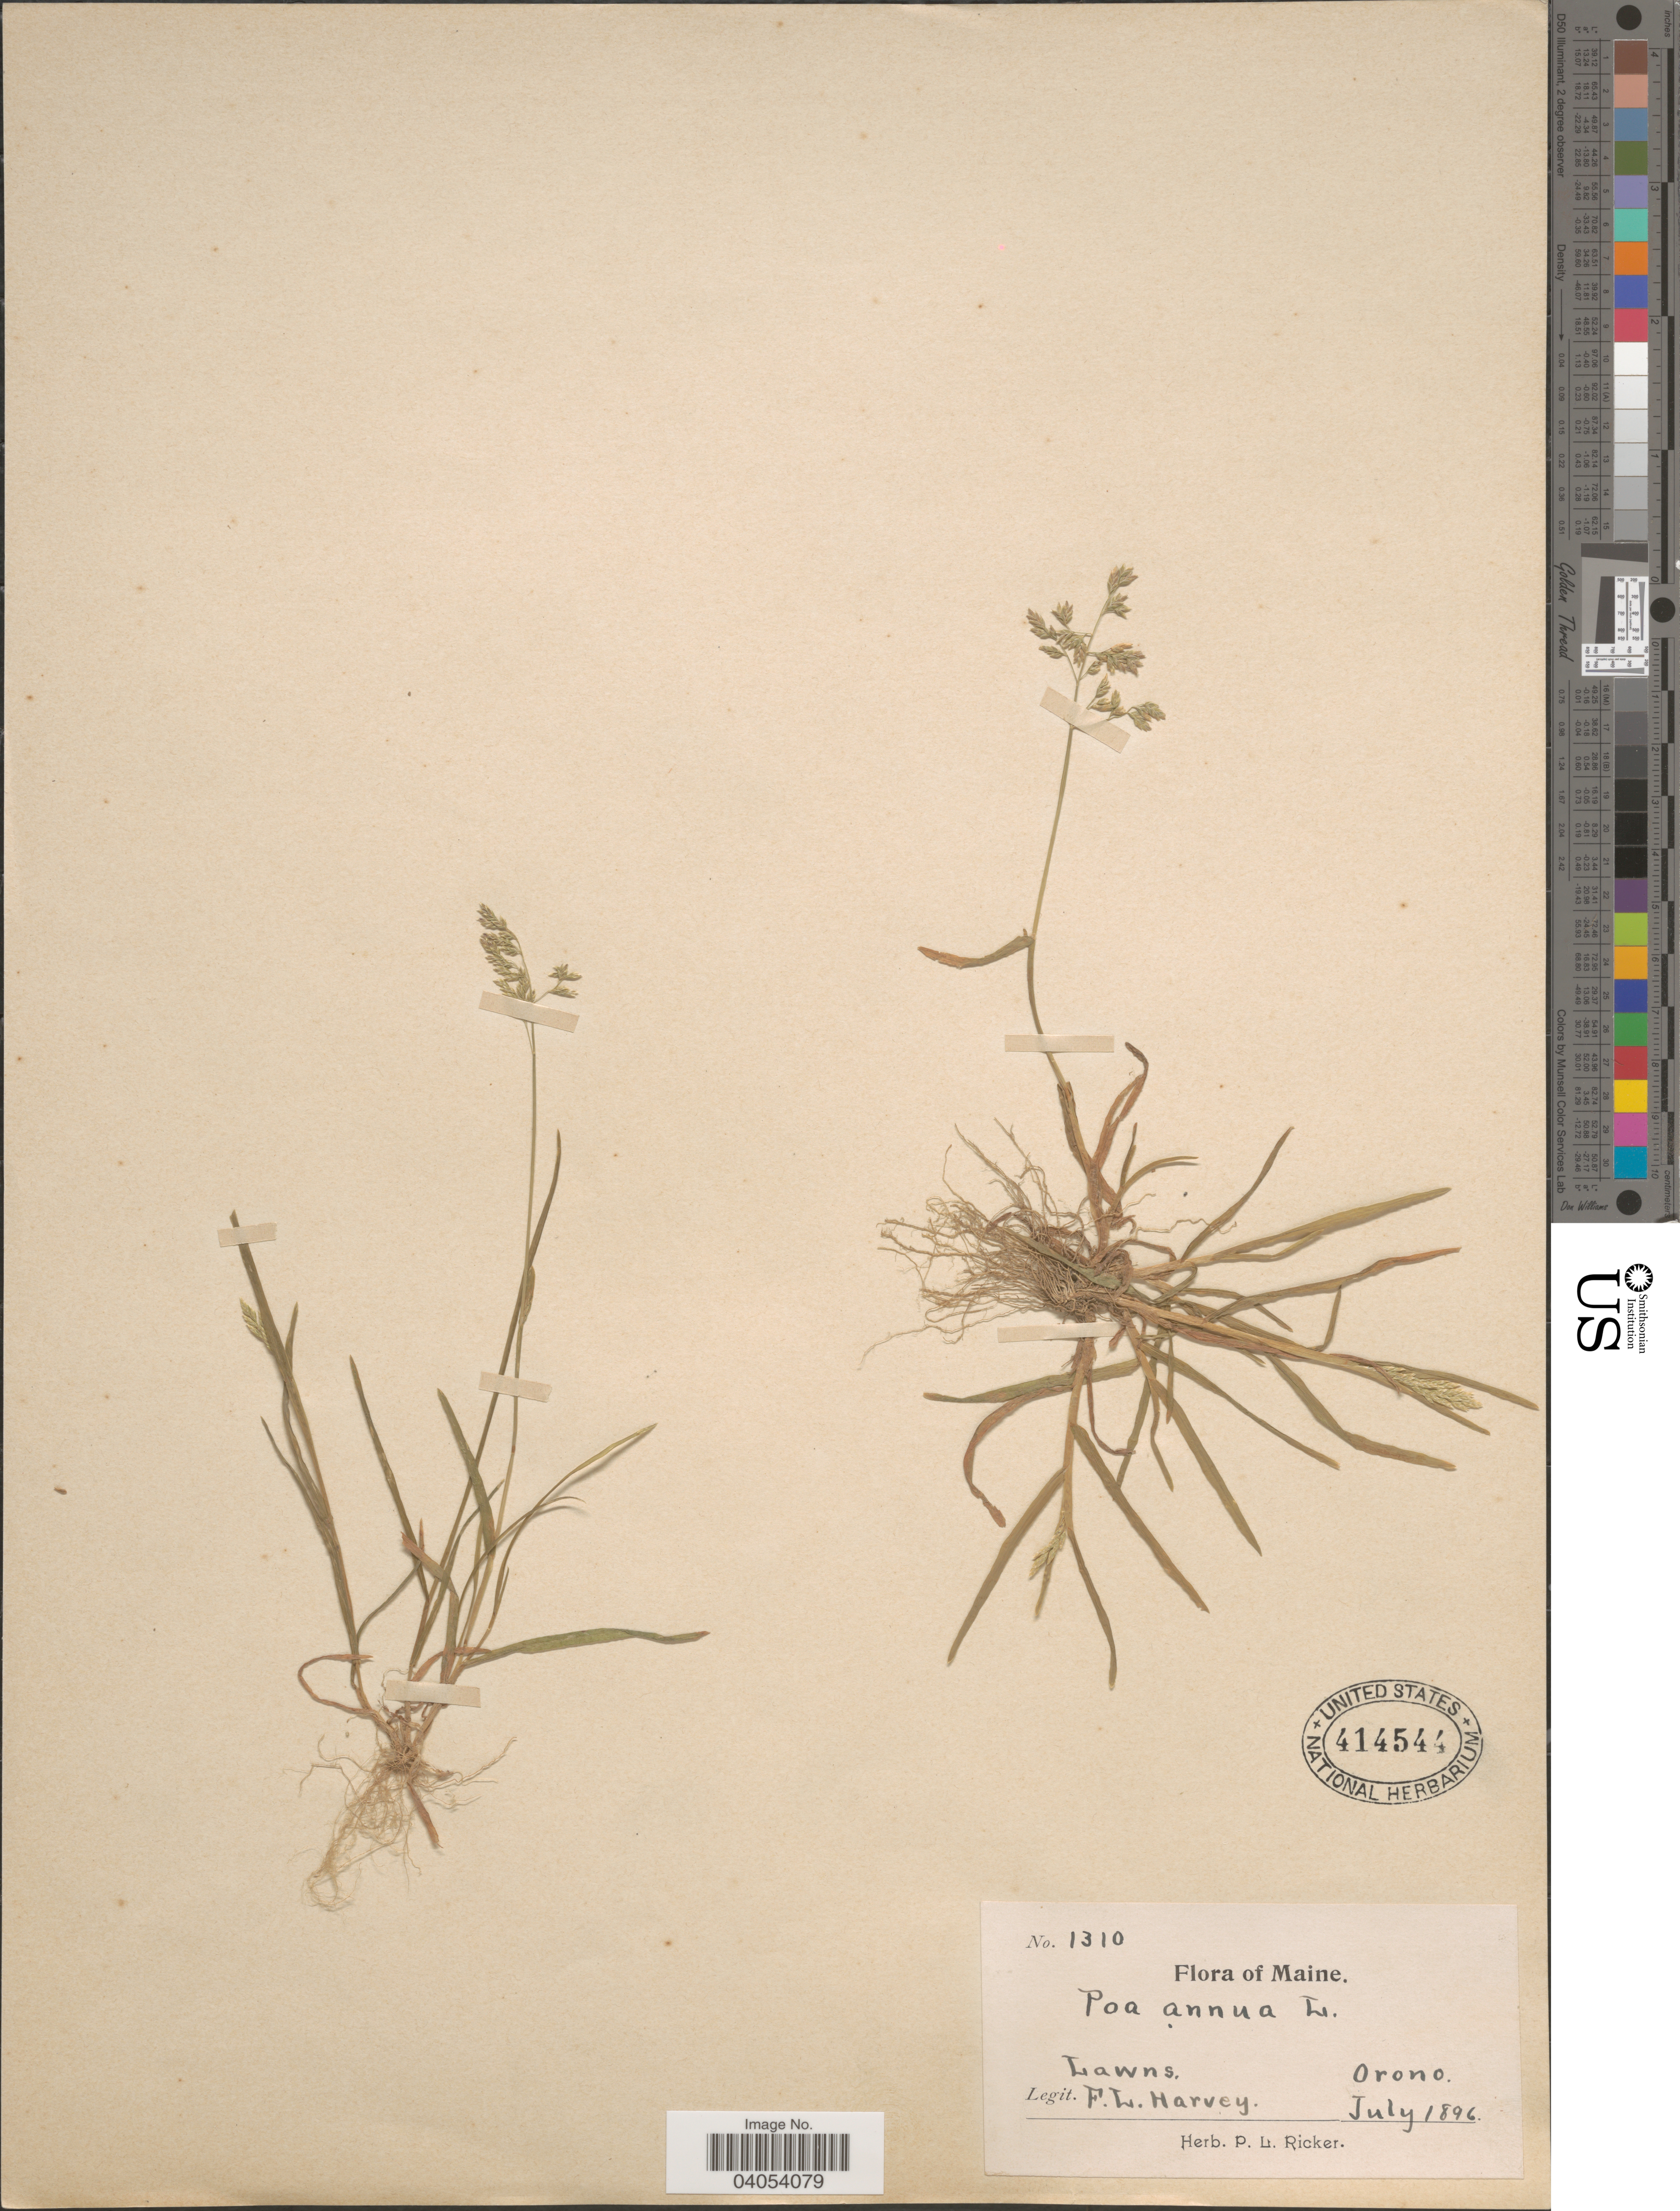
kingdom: Plantae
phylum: Tracheophyta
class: Liliopsida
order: Poales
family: Poaceae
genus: Poa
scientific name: Poa annua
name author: L.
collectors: F. L. Harvey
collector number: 1310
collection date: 1896-07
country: United States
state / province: Maine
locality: Lawns. Orono.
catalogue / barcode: US 414544